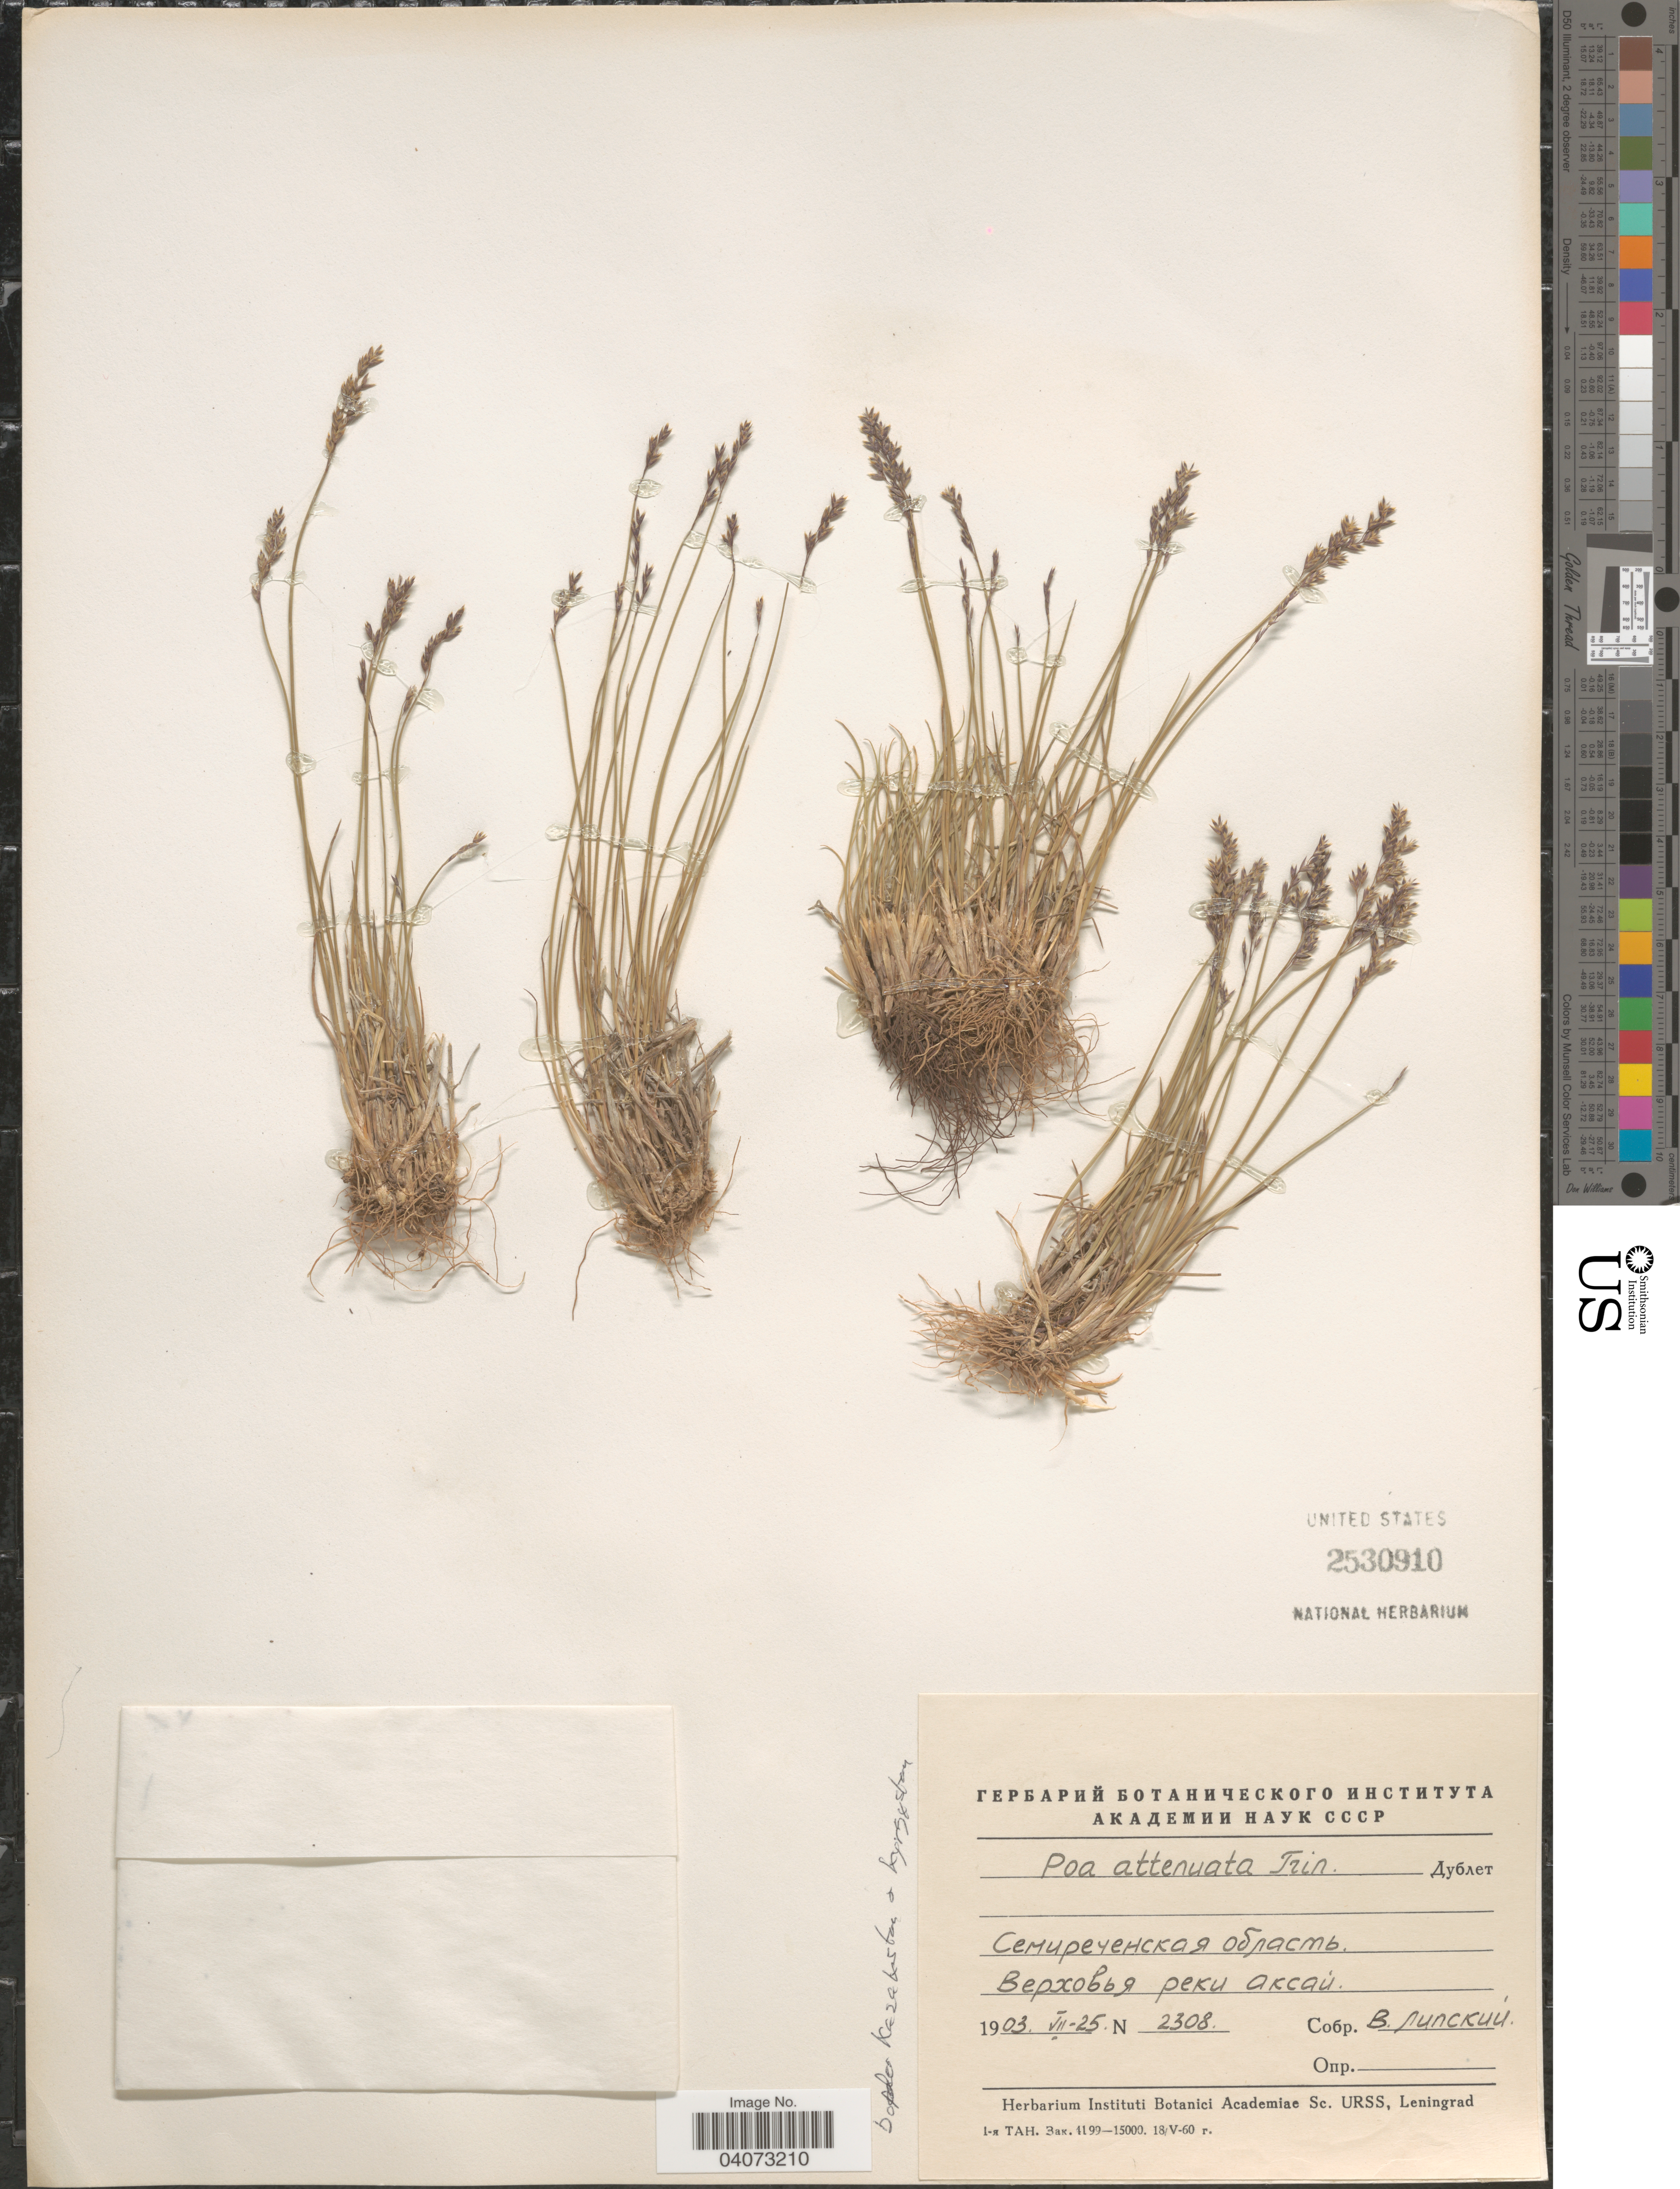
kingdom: Plantae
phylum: Tracheophyta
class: Liliopsida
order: Poales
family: Poaceae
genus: Poa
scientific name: Poa attenuata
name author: Trin.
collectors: V. Lipskiy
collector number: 2308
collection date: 1903-07-25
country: Kazakhstan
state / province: Almaty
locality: Upper of river Aksay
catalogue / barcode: US 2530910